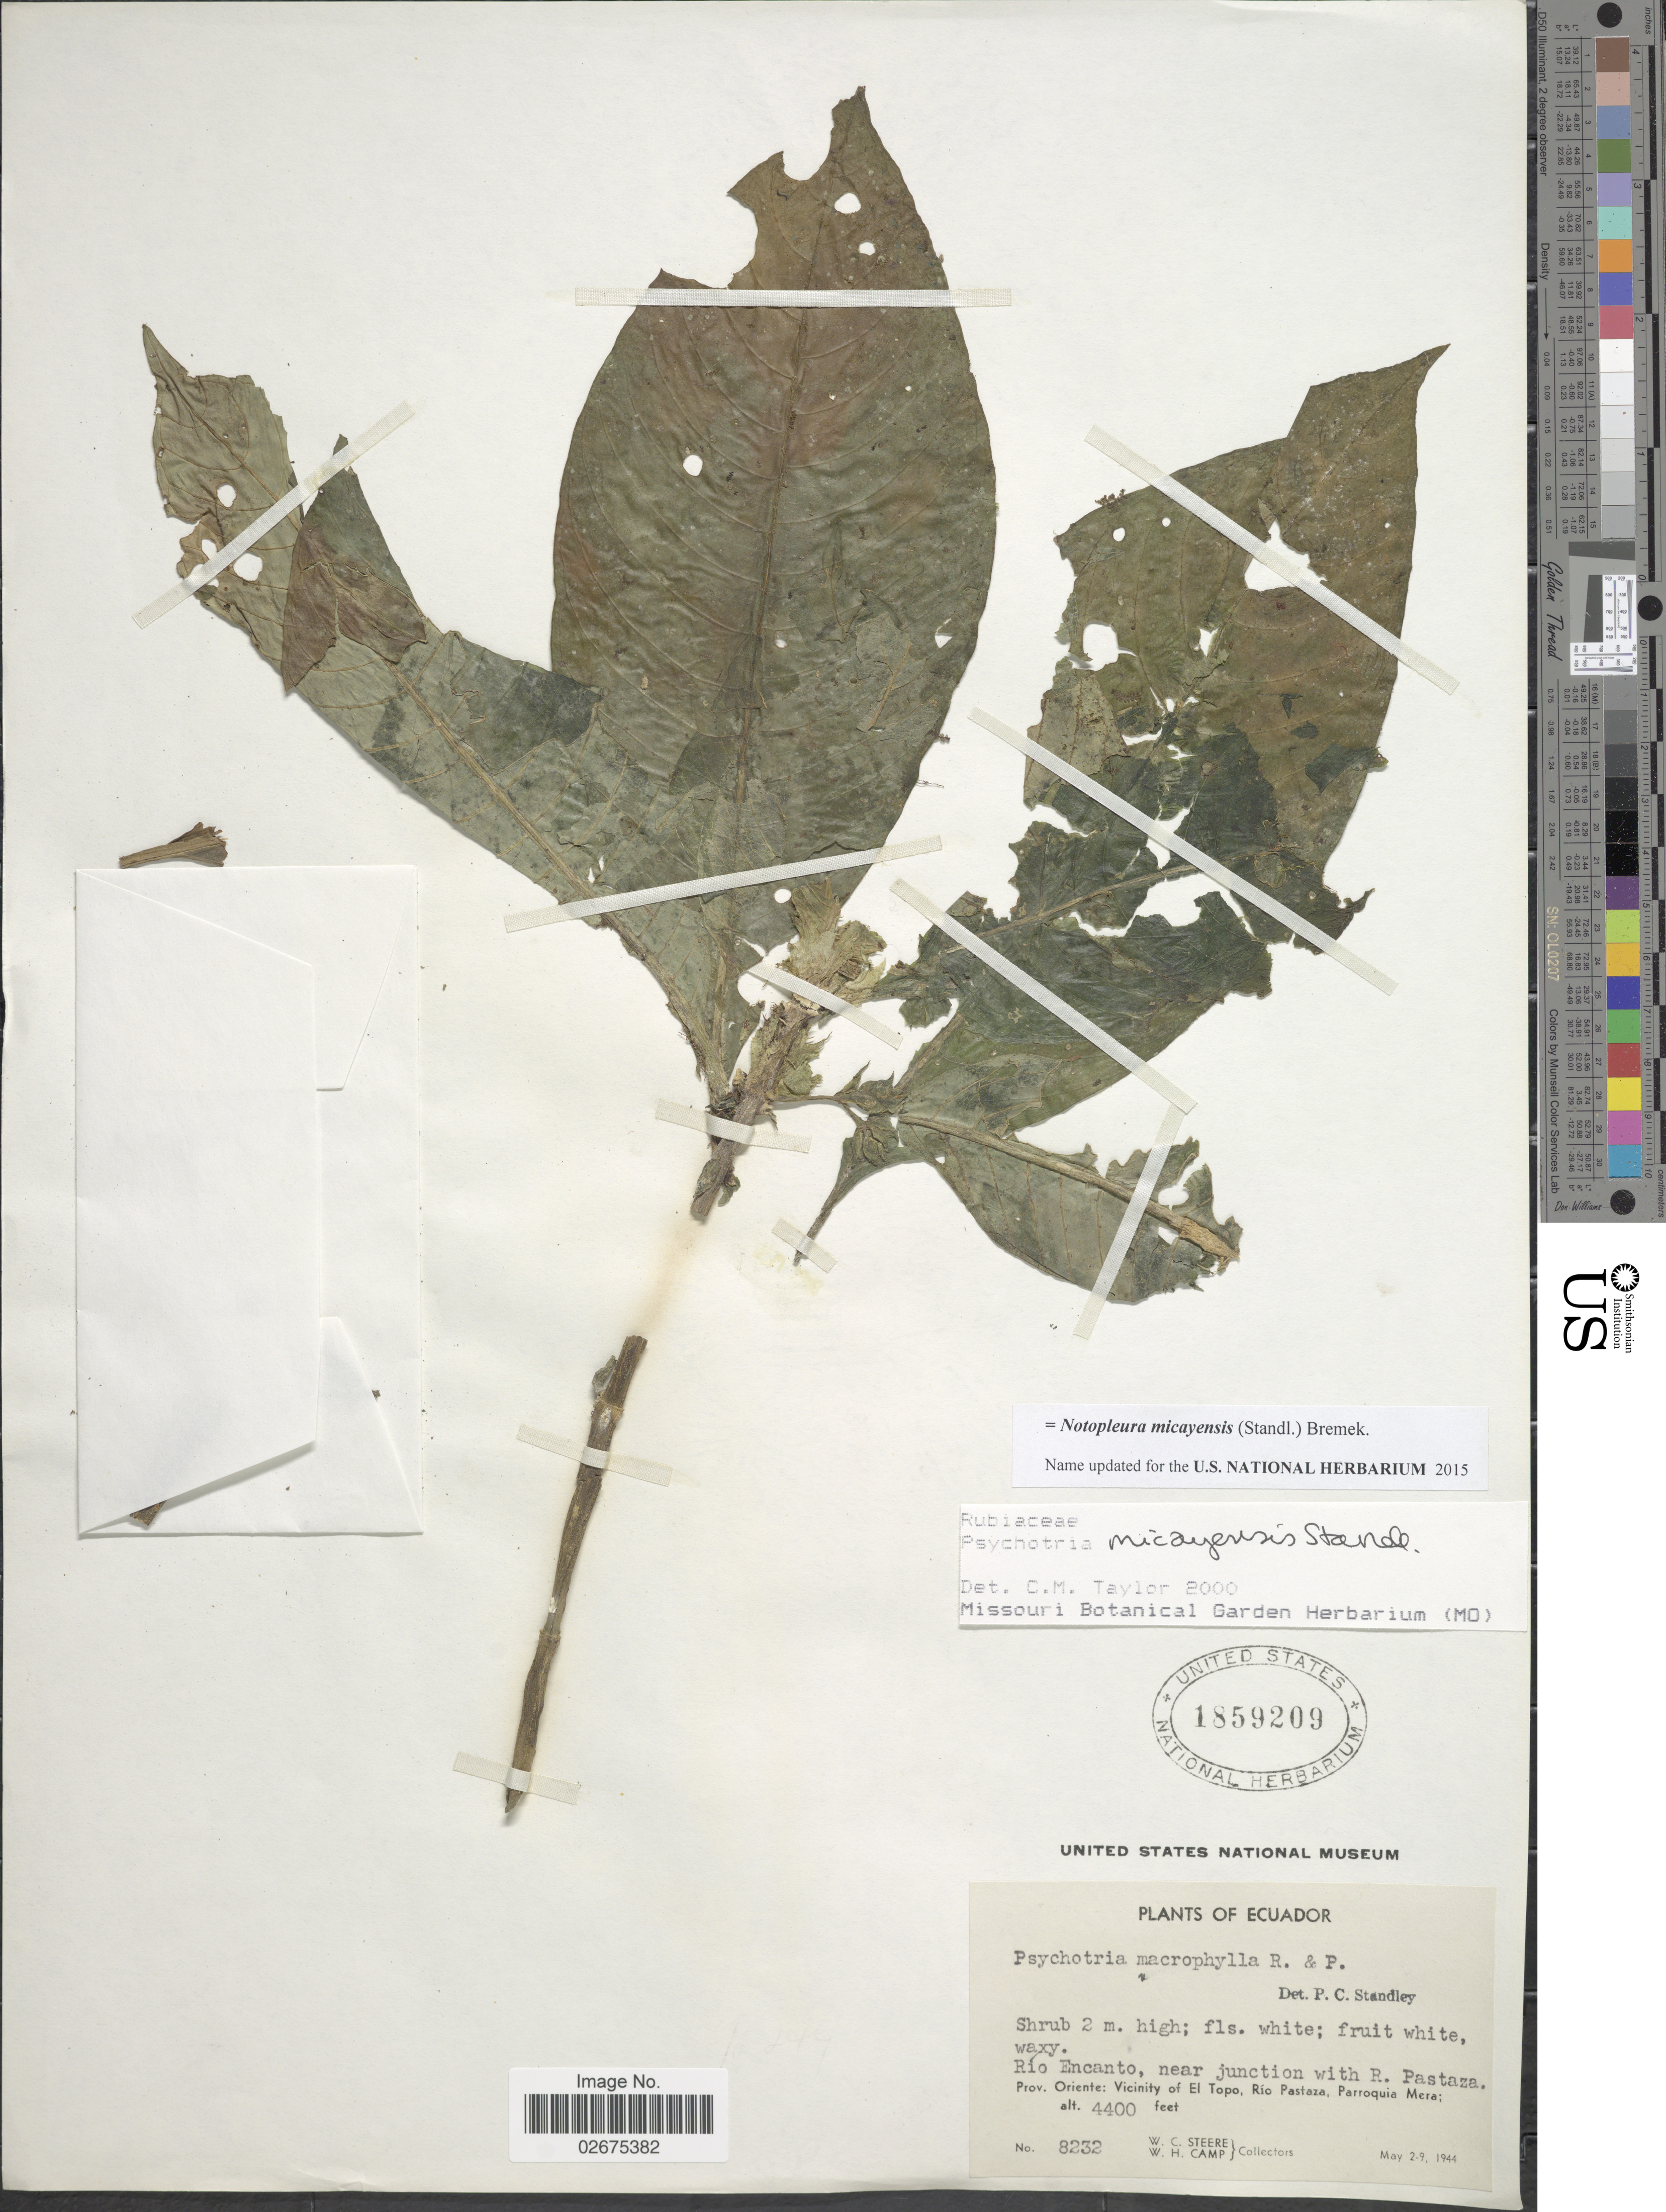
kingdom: Plantae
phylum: Tracheophyta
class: Magnoliopsida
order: Gentianales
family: Rubiaceae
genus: Notopleura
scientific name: Notopleura micayensis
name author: (Standl.) Bremek.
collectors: W. C. Steere & W. H. Camp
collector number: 8232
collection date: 1944-05-02/1944-05-09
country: Ecuador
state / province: Pastaza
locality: Rio Encanto, near junction with R. Pastaza. prov. Oriente: Vicinity of El Topo, Río Pastaza, Parroquia Mera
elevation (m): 1341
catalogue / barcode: US 1859209